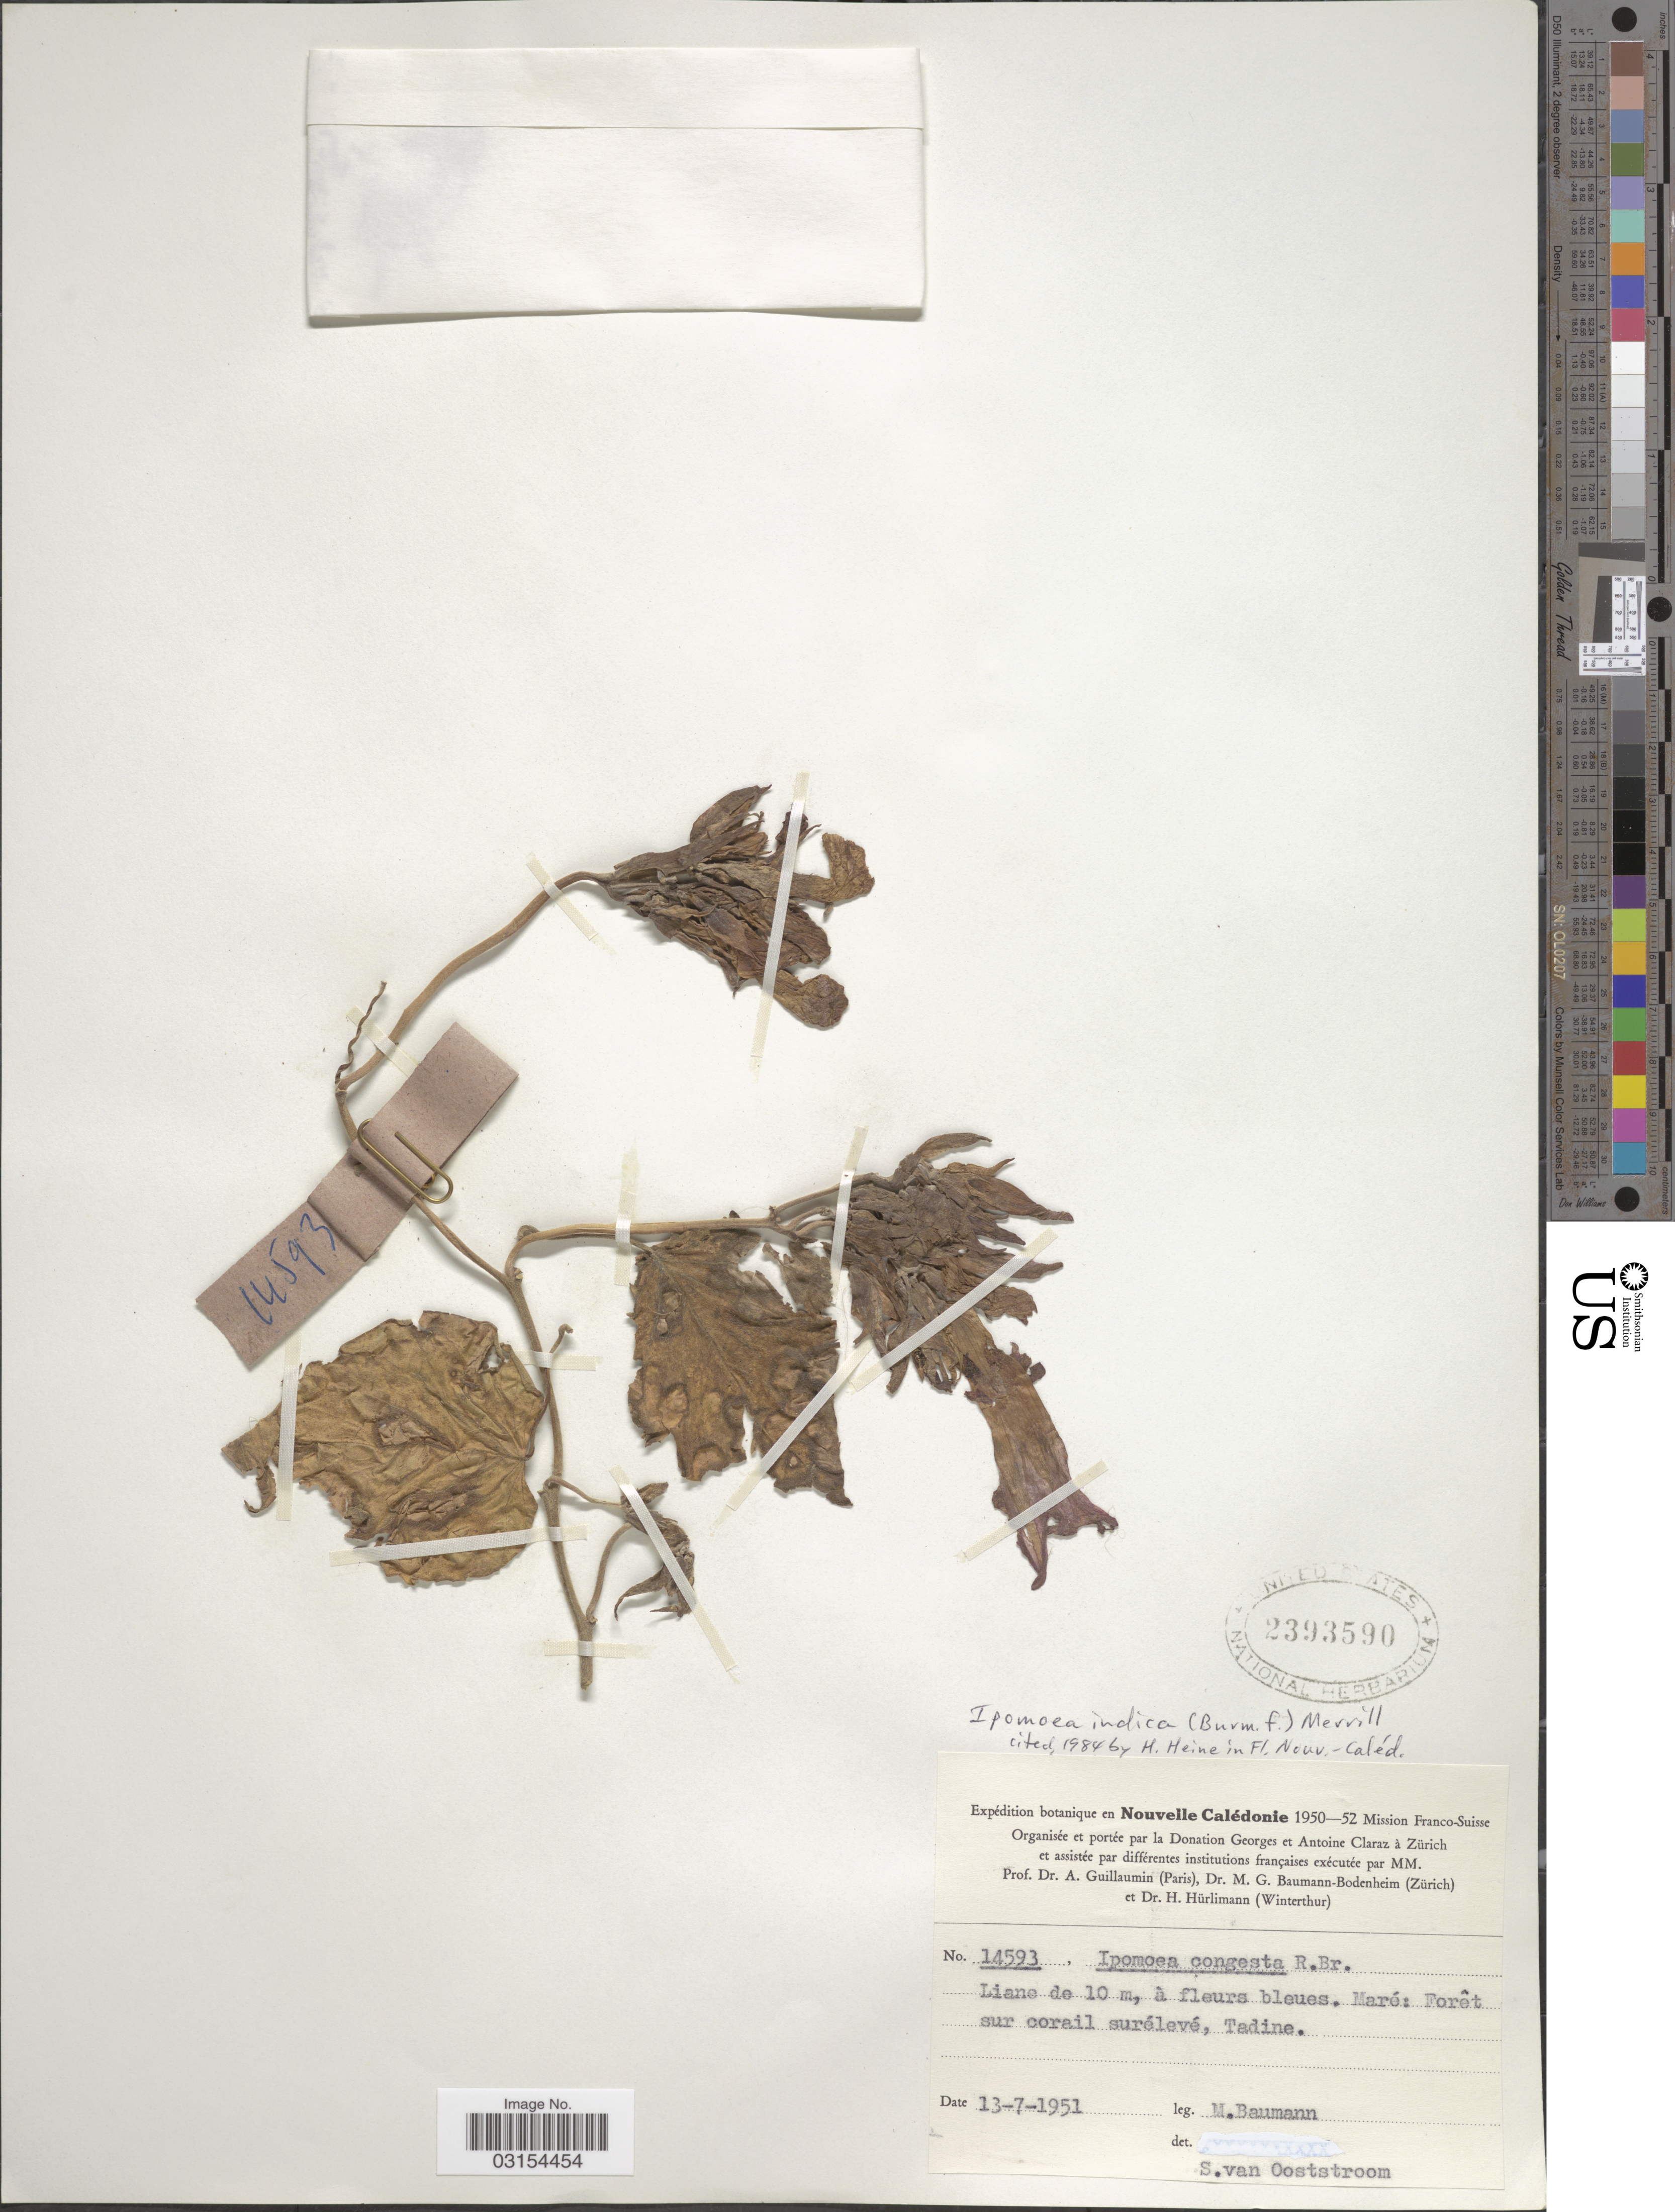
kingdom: Plantae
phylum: Tracheophyta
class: Magnoliopsida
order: Solanales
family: Convolvulaceae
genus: Ipomoea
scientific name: Ipomoea indica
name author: (Burm.) Merr.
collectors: M. Baumann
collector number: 14593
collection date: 1953-07-13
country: New Caledonia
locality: Tadine.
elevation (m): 10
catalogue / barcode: US 2393590